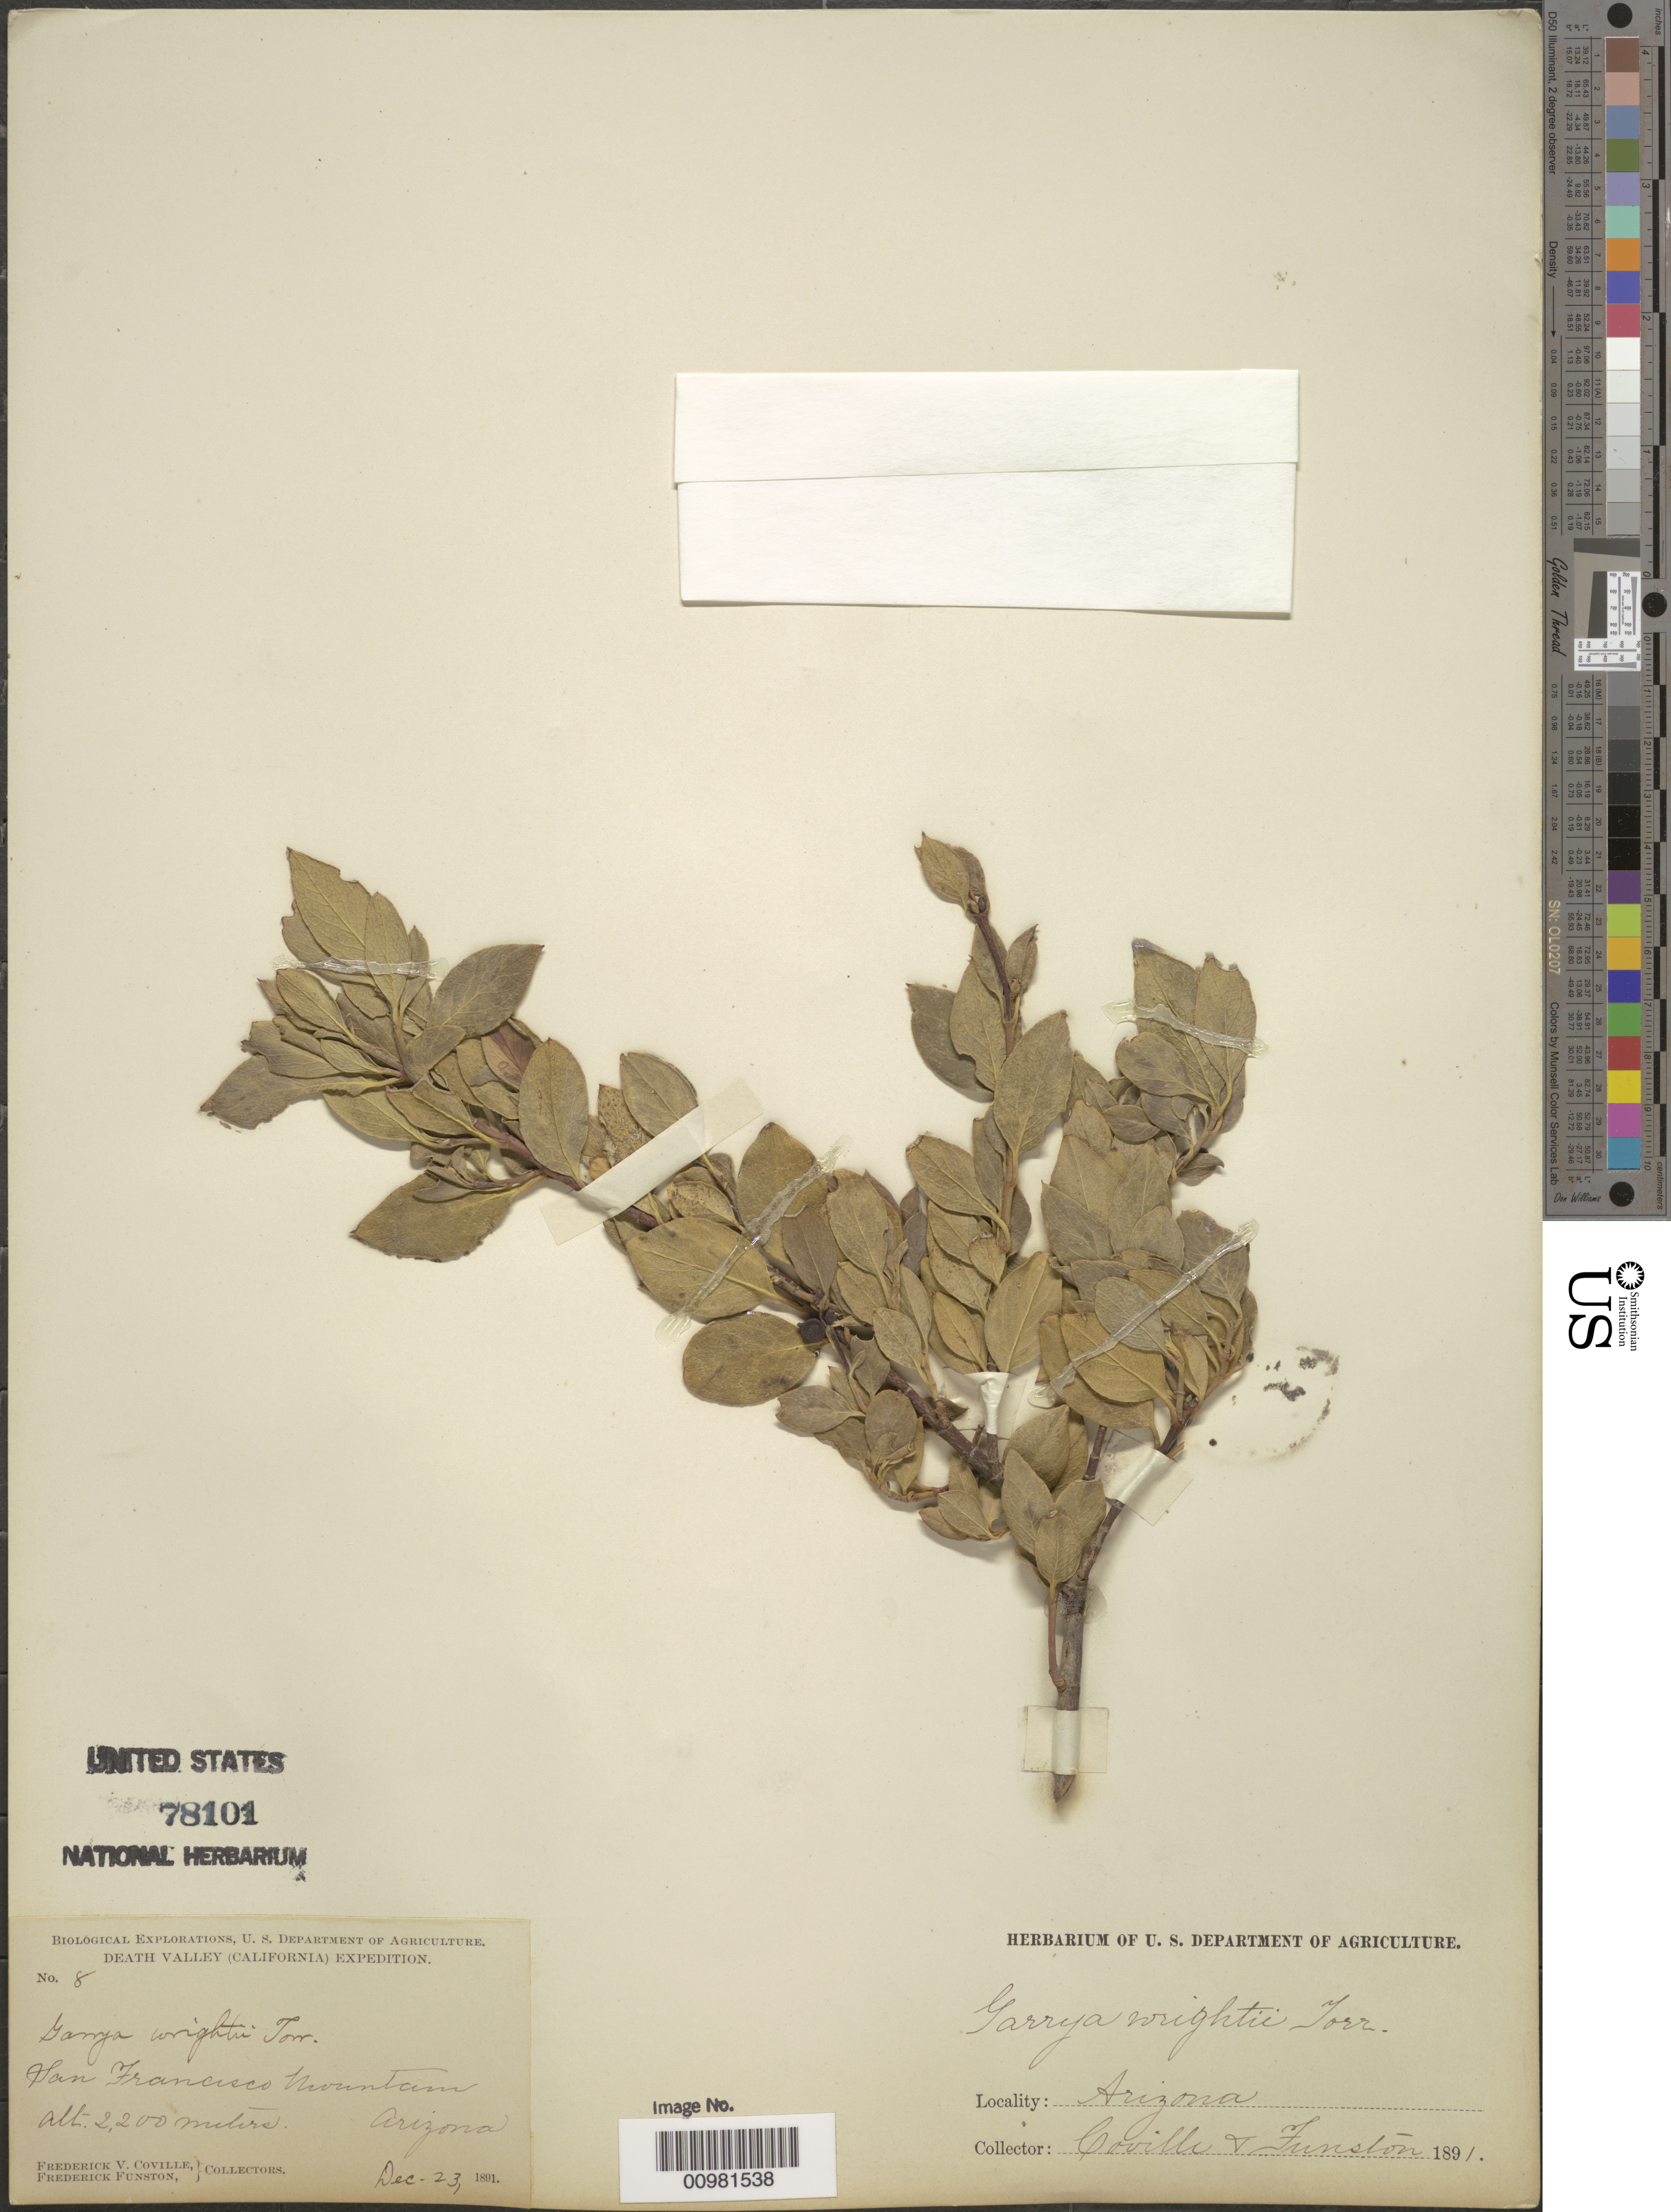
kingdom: Plantae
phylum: Tracheophyta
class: Magnoliopsida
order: Garryales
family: Garryaceae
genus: Garrya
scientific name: Garrya wrightii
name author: Torr.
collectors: F. V. Coville & F. Funston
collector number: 8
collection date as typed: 23 Dec 1891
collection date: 1891-12-23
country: United States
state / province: Arizona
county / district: Coconino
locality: San Francisco Mountain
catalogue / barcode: US 78101